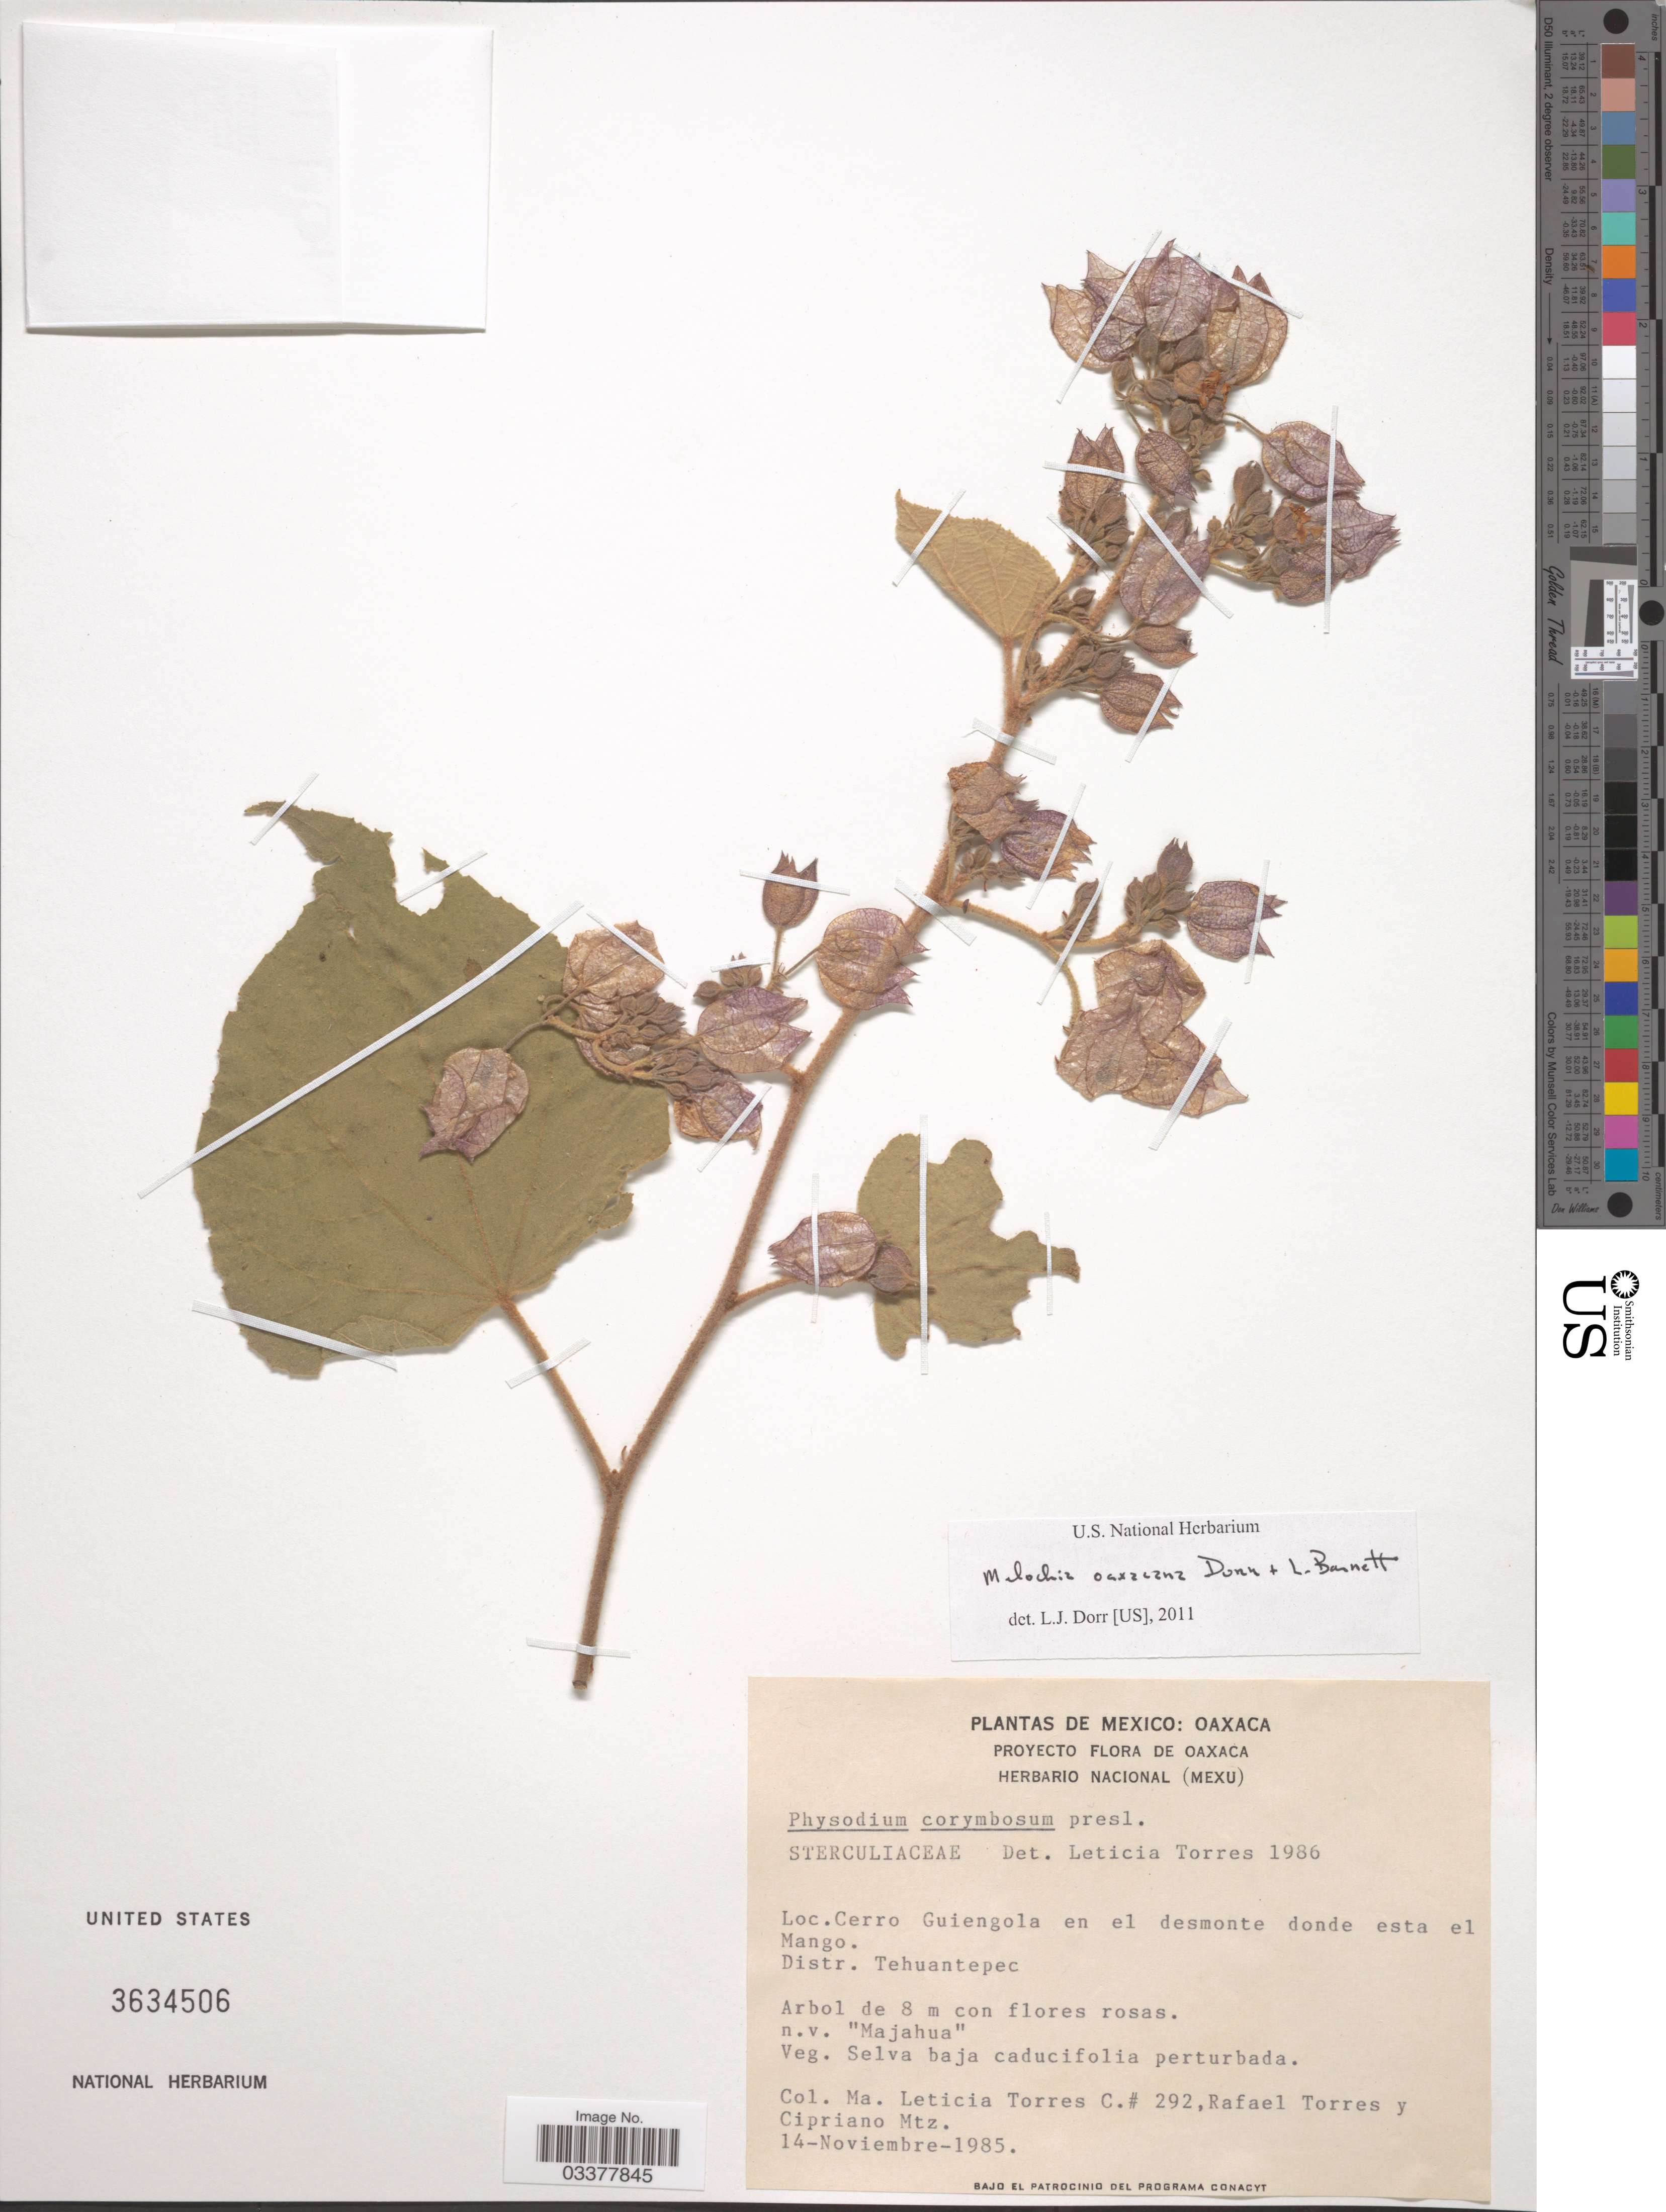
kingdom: Plantae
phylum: Tracheophyta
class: Magnoliopsida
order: Malvales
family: Malvaceae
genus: Melochia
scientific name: Melochia oaxacana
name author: Dorr & L.C. Barnett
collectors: M. L. Torres Colin, R. Torres & C. Mtz.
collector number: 292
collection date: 1985-11-14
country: Mexico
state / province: Oaxaca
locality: Cerro Guiengola en el desmonte donde esta el Mango. Distr. Tehuantepec.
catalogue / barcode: US 3634506